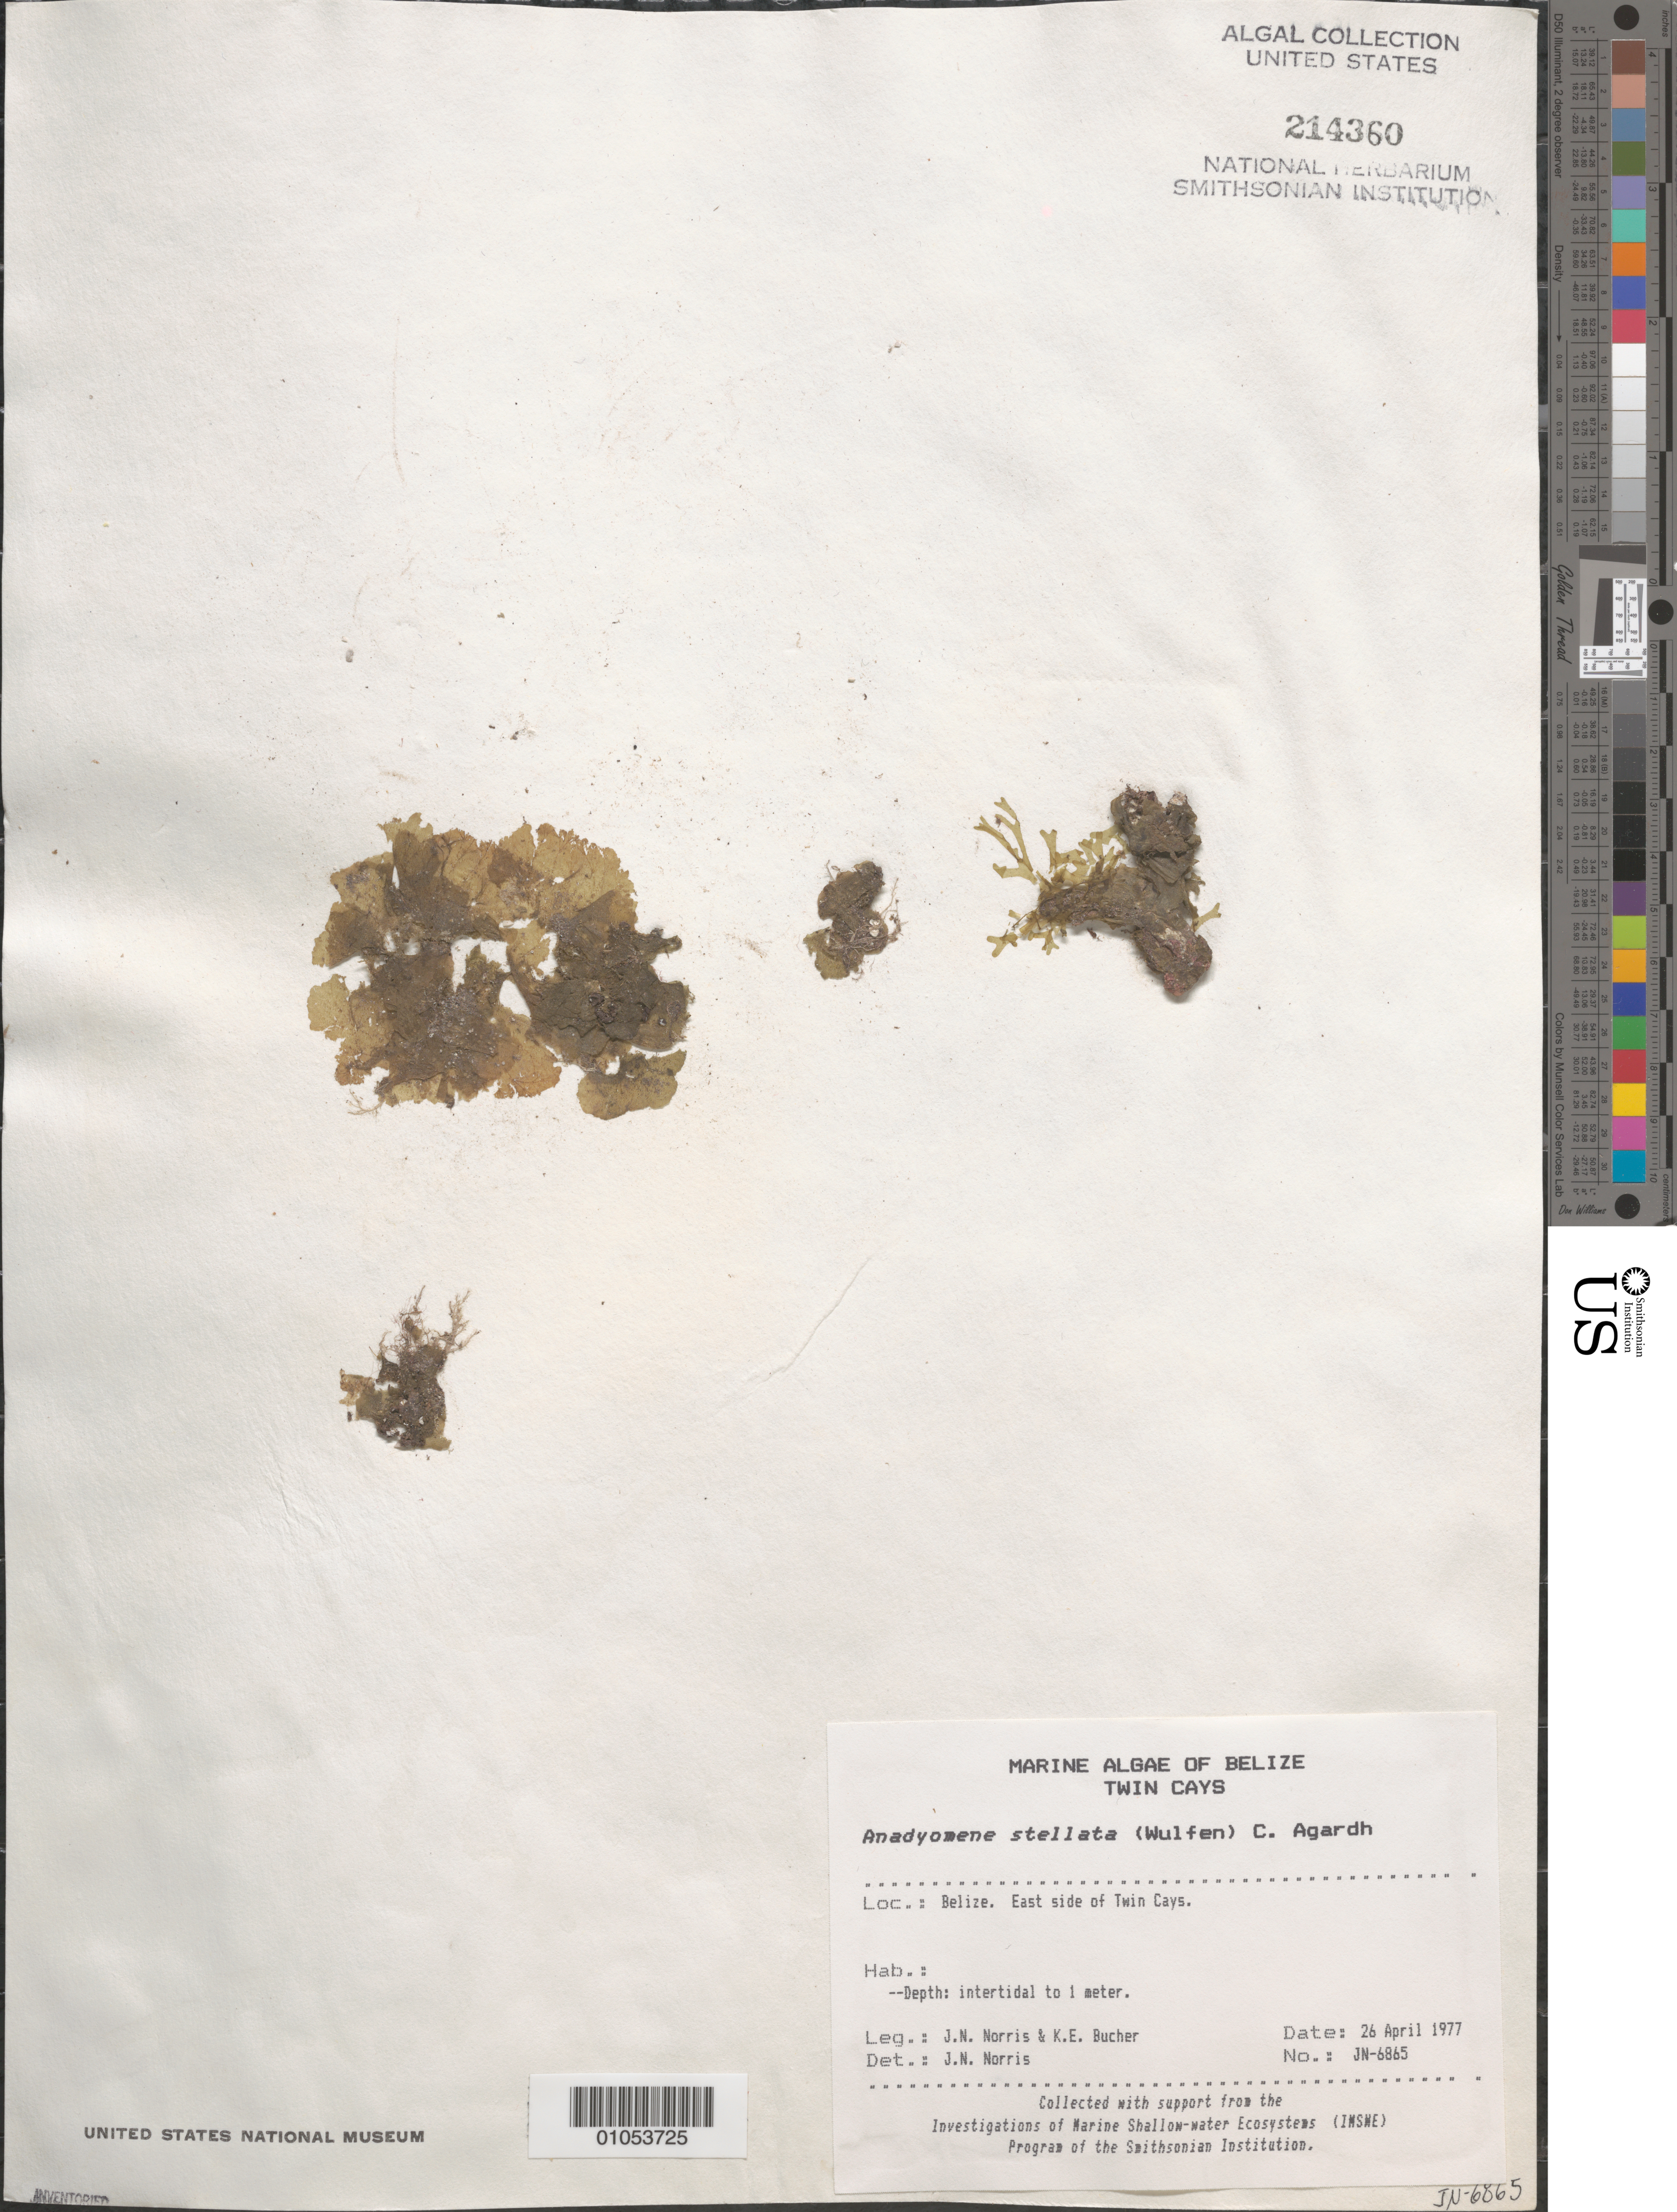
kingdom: Plantae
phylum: Chlorophyta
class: Ulvophyceae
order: Cladophorales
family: Anadyomenaceae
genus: Anadyomene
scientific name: Anadyomene stellata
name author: (Wulfen) C. Agardh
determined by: Norris, James N.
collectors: J. N. Norris & K. E. Bucher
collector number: JN-6865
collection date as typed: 26 Apr 1977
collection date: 1977-04-26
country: Belize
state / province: Stann Creek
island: Twin Cays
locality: East side of Twin Cays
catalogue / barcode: US 214360